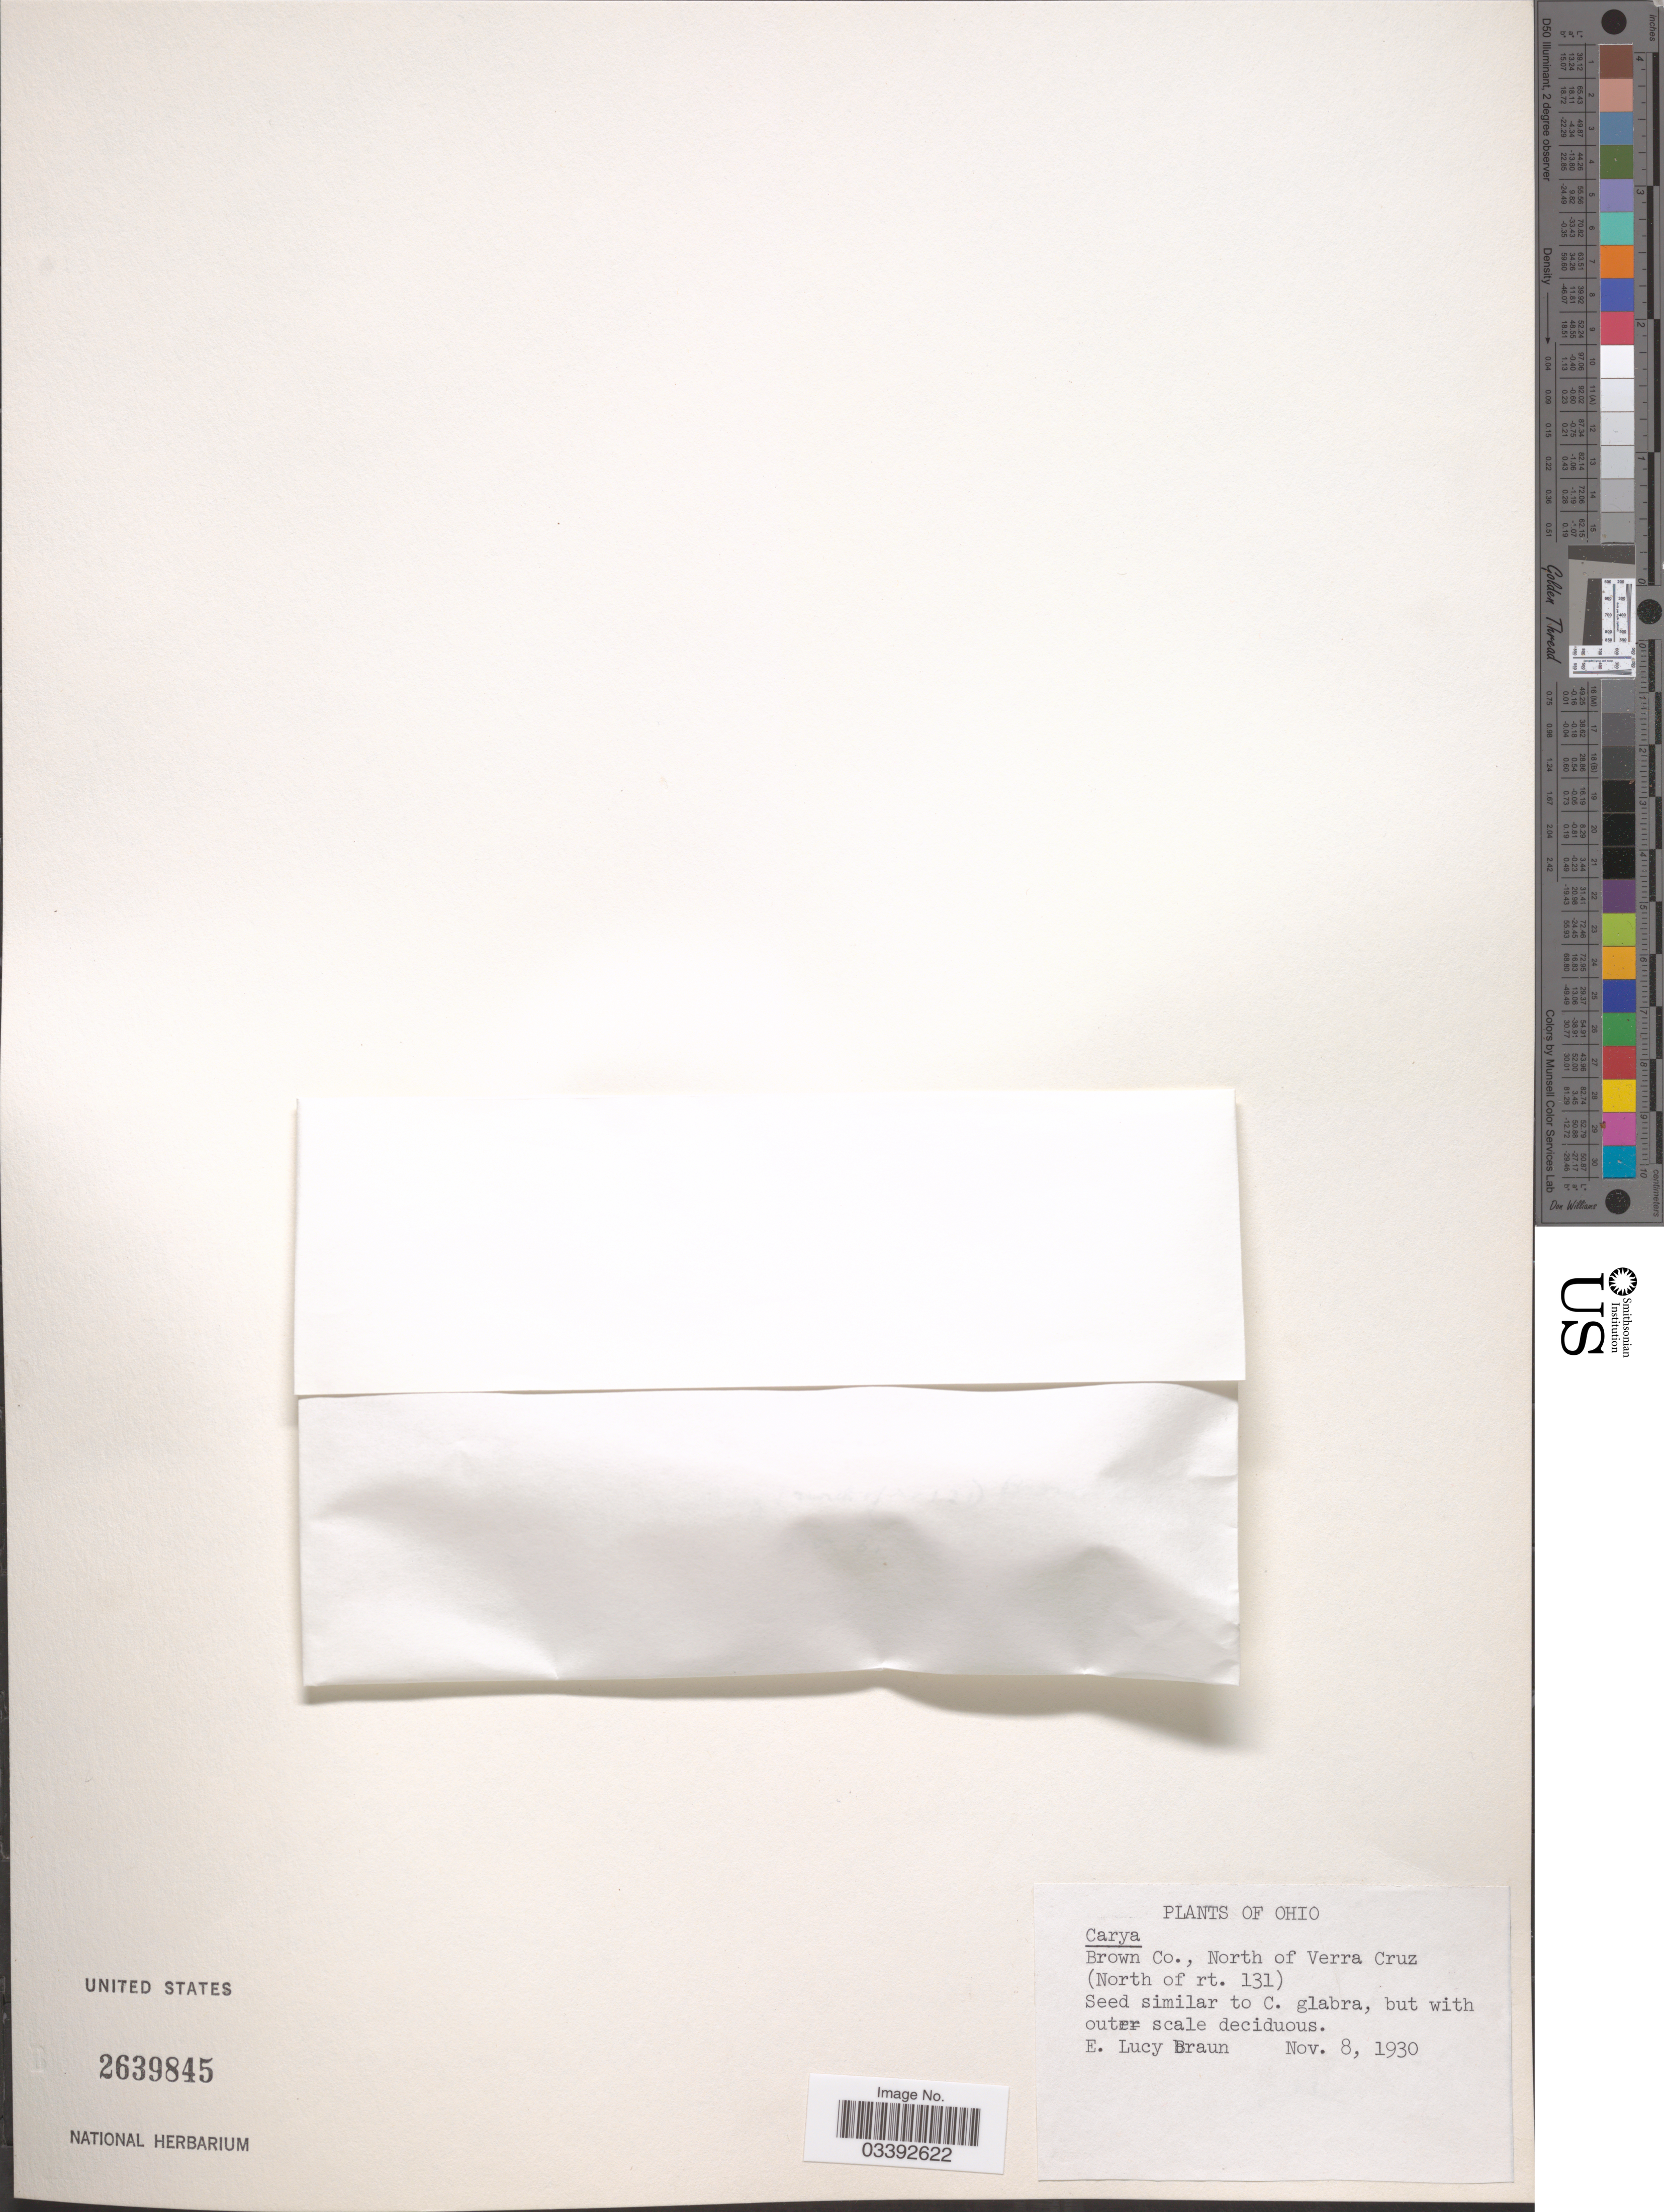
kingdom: Plantae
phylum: Tracheophyta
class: Magnoliopsida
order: Fagales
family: Juglandaceae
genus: Carya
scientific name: Carya sp.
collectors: E. L. Braun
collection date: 1930-11-08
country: United States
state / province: Ohio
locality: Brown Co., North of Verra Cruz (North of rt. 131).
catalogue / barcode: US 2639845